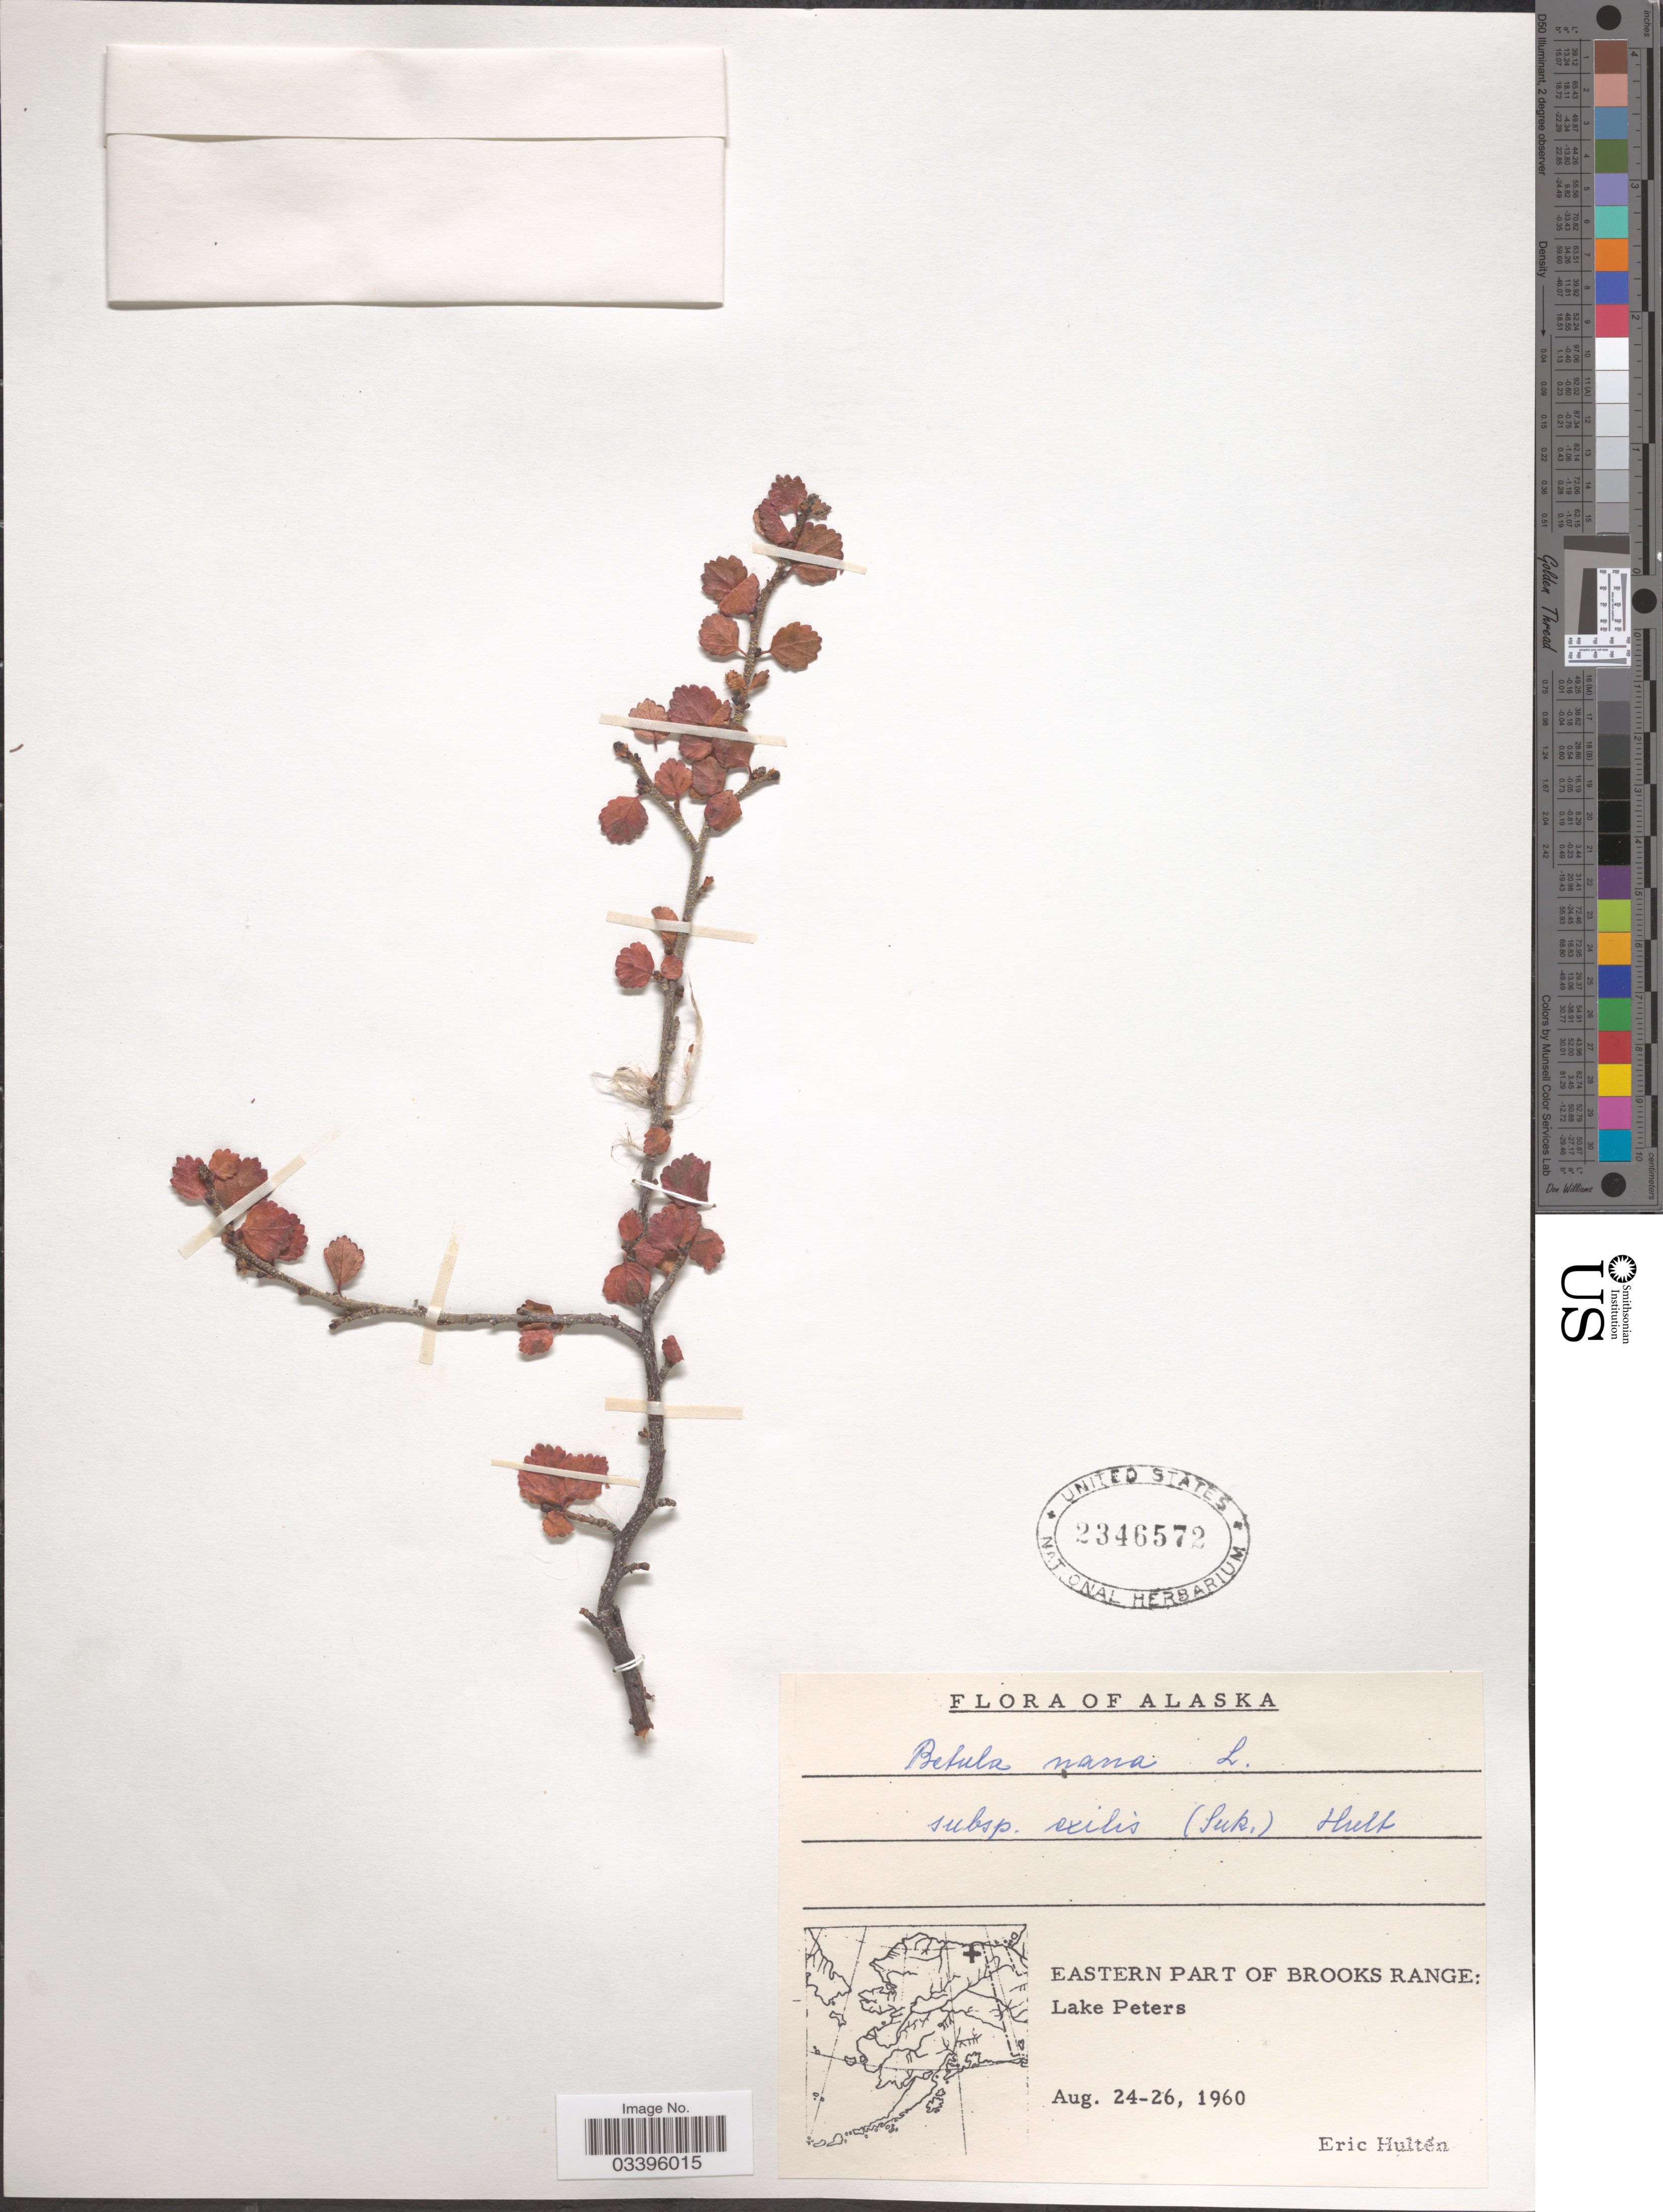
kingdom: Plantae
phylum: Tracheophyta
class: Magnoliopsida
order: Fagales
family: Betulaceae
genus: Betula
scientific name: Betula nana subsp. exilis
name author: L.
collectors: E. G. Hultén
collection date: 1960-08-24/1960-08-26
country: United States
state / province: Alaska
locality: Eastern part of Brooks Range: Lake Peters.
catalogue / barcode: US 2346572